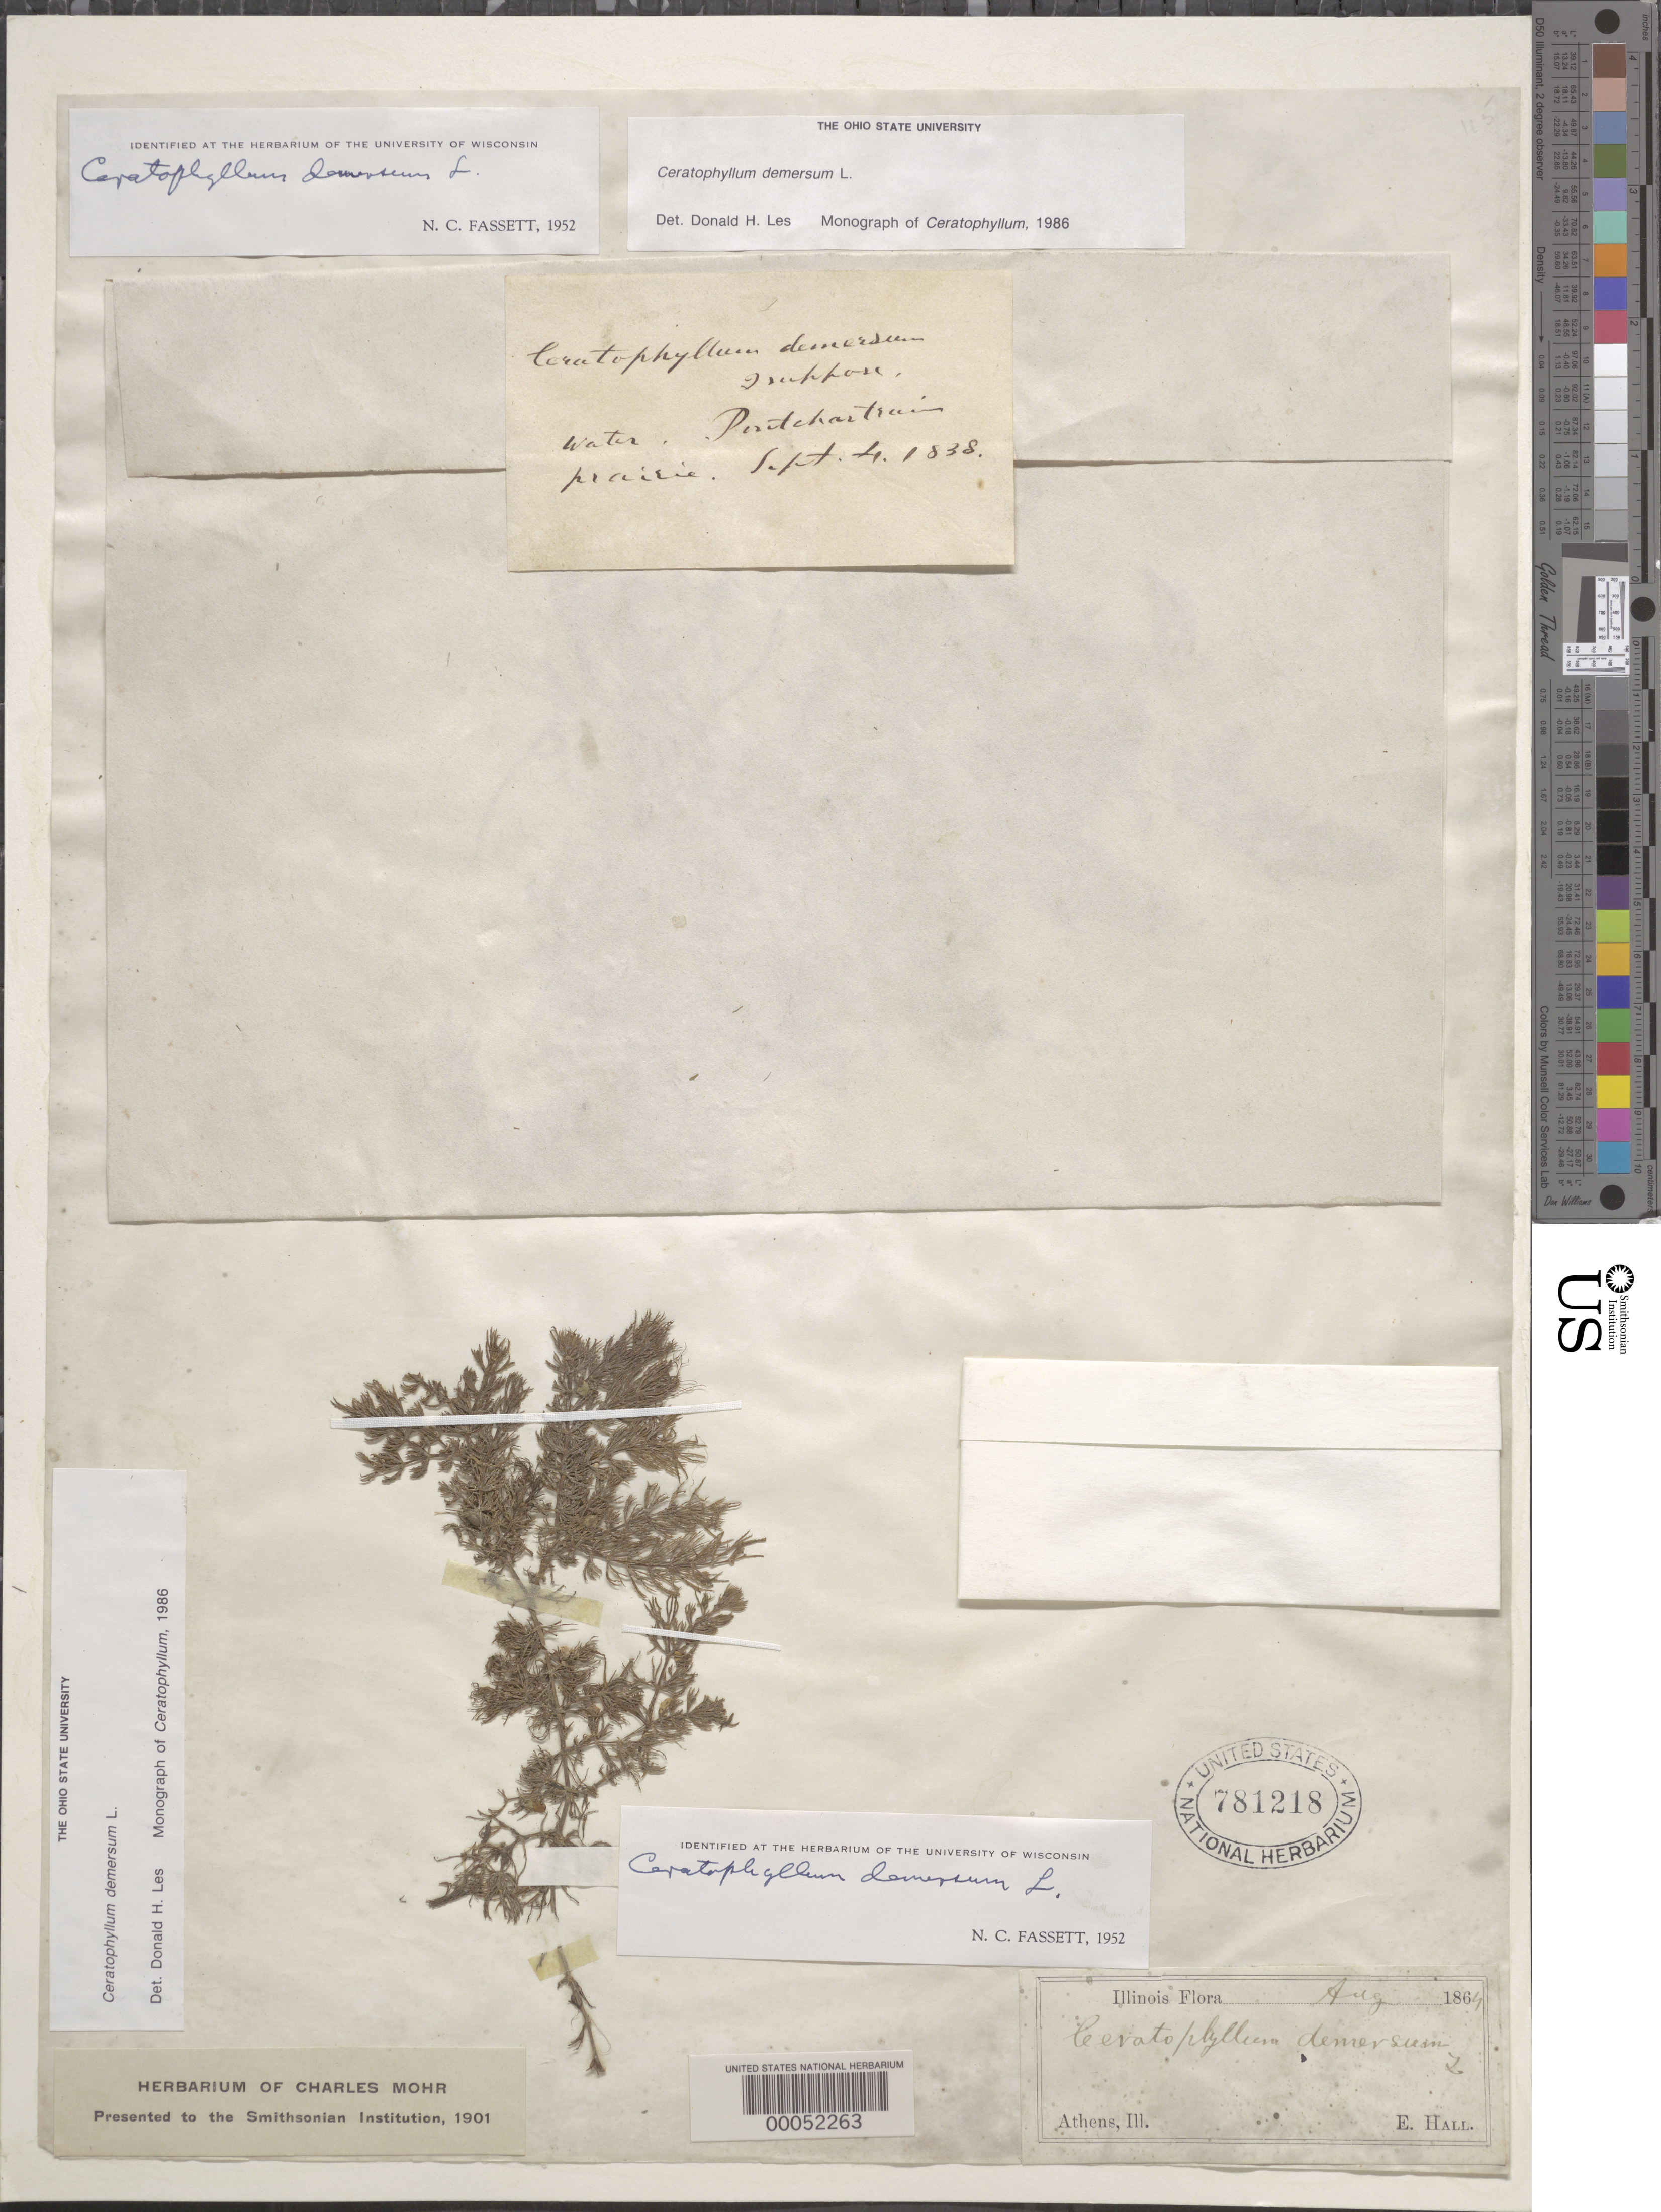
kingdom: Plantae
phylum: Tracheophyta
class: Magnoliopsida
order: Ceratophyllales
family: Ceratophyllaceae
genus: Ceratophyllum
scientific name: Ceratophyllum demersum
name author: L.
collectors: E. Hall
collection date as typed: Aug 1869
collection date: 1869-08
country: United States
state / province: Illinois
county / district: Menard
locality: Athens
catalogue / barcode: US 7812181